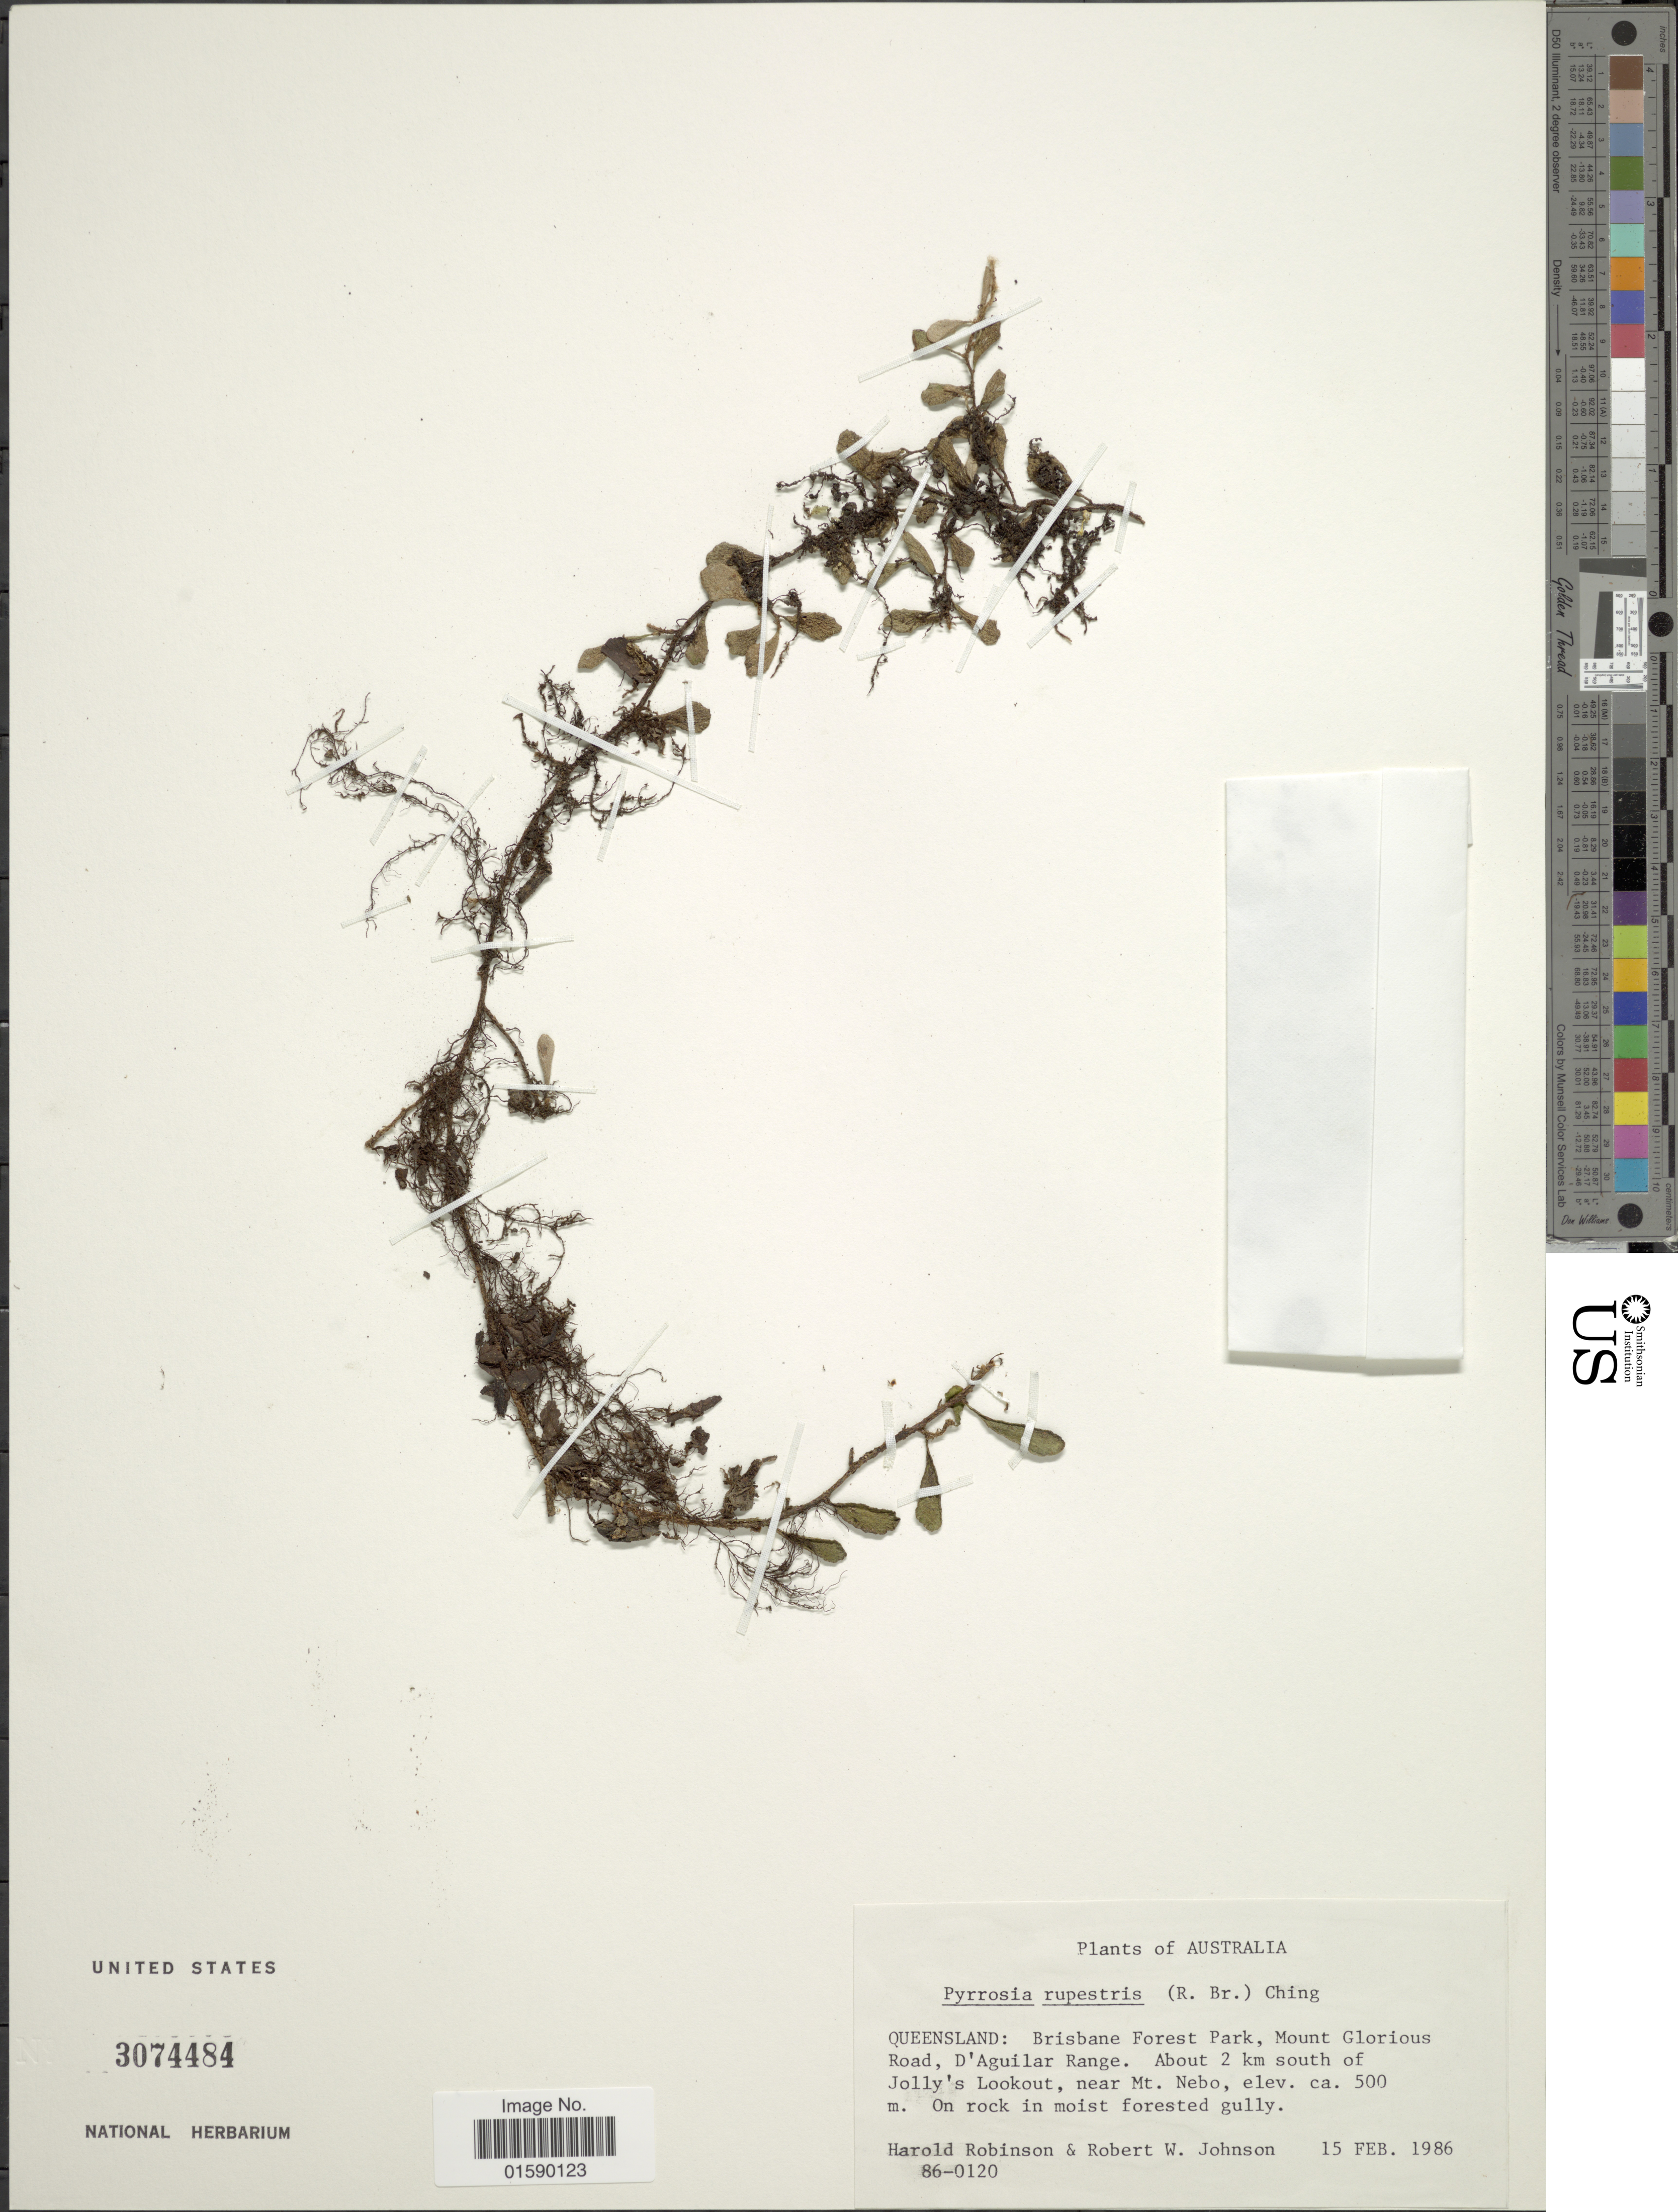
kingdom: Plantae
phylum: Tracheophyta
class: Polypodiopsida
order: Polypodiales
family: Polypodiaceae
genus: Pyrrosia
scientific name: Pyrrosia rupestris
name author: (R. Br.) Ching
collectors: H. Robinson & R. R. Johnson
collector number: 86-0120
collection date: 1986-02-15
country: Australia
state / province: Queensland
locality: Australia. Queensland: Brisbane Forest Park, Mount Glorious Road, D'Aguilar Range, about 2 km south of Jolly's Lookout, near Mt. Nebo.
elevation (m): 500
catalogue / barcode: US 3074484